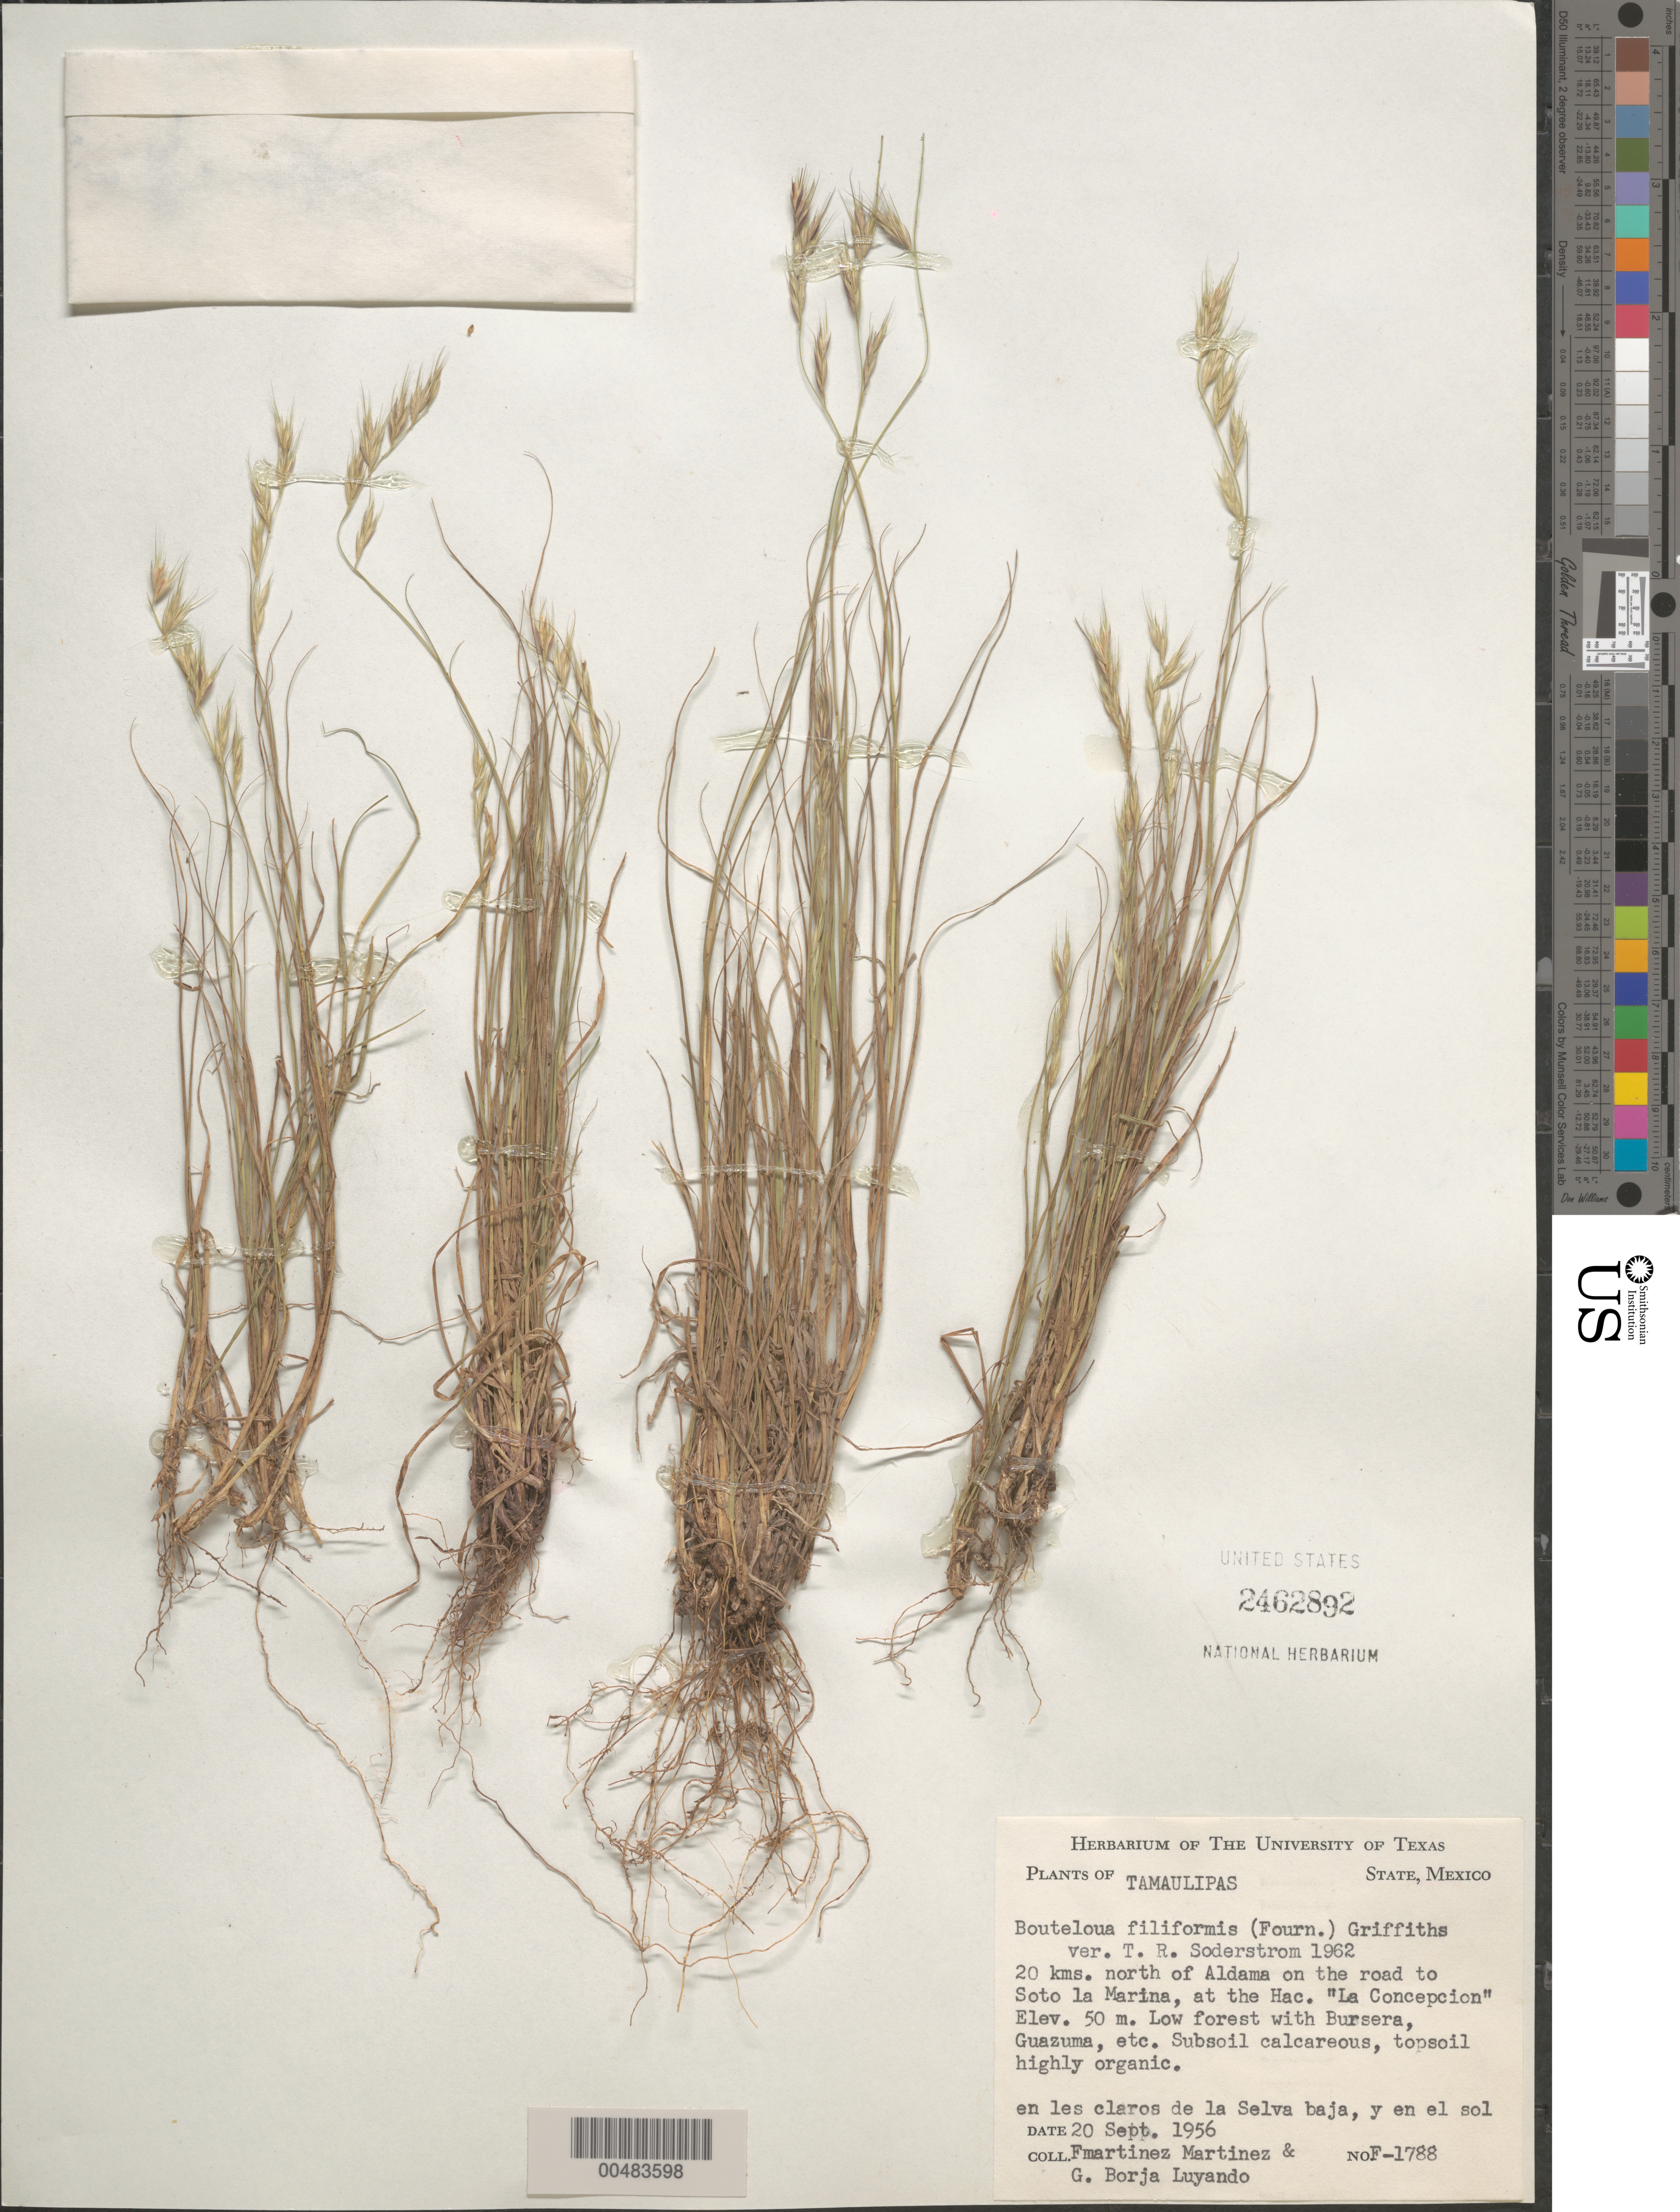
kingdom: Plantae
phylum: Tracheophyta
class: Liliopsida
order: Poales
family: Poaceae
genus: Bouteloua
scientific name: Bouteloua repens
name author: (Kunth) Scribn. & Merr.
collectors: F. Martinez-M. & G. Borja-Luyando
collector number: F-1788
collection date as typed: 20 Sep 1956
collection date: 1956-09-20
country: Mexico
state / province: Tamaulipas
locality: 20 km N of Aldama on the road to Soto la Marina, at the Hac. La Concepcion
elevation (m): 50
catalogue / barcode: US 2462892